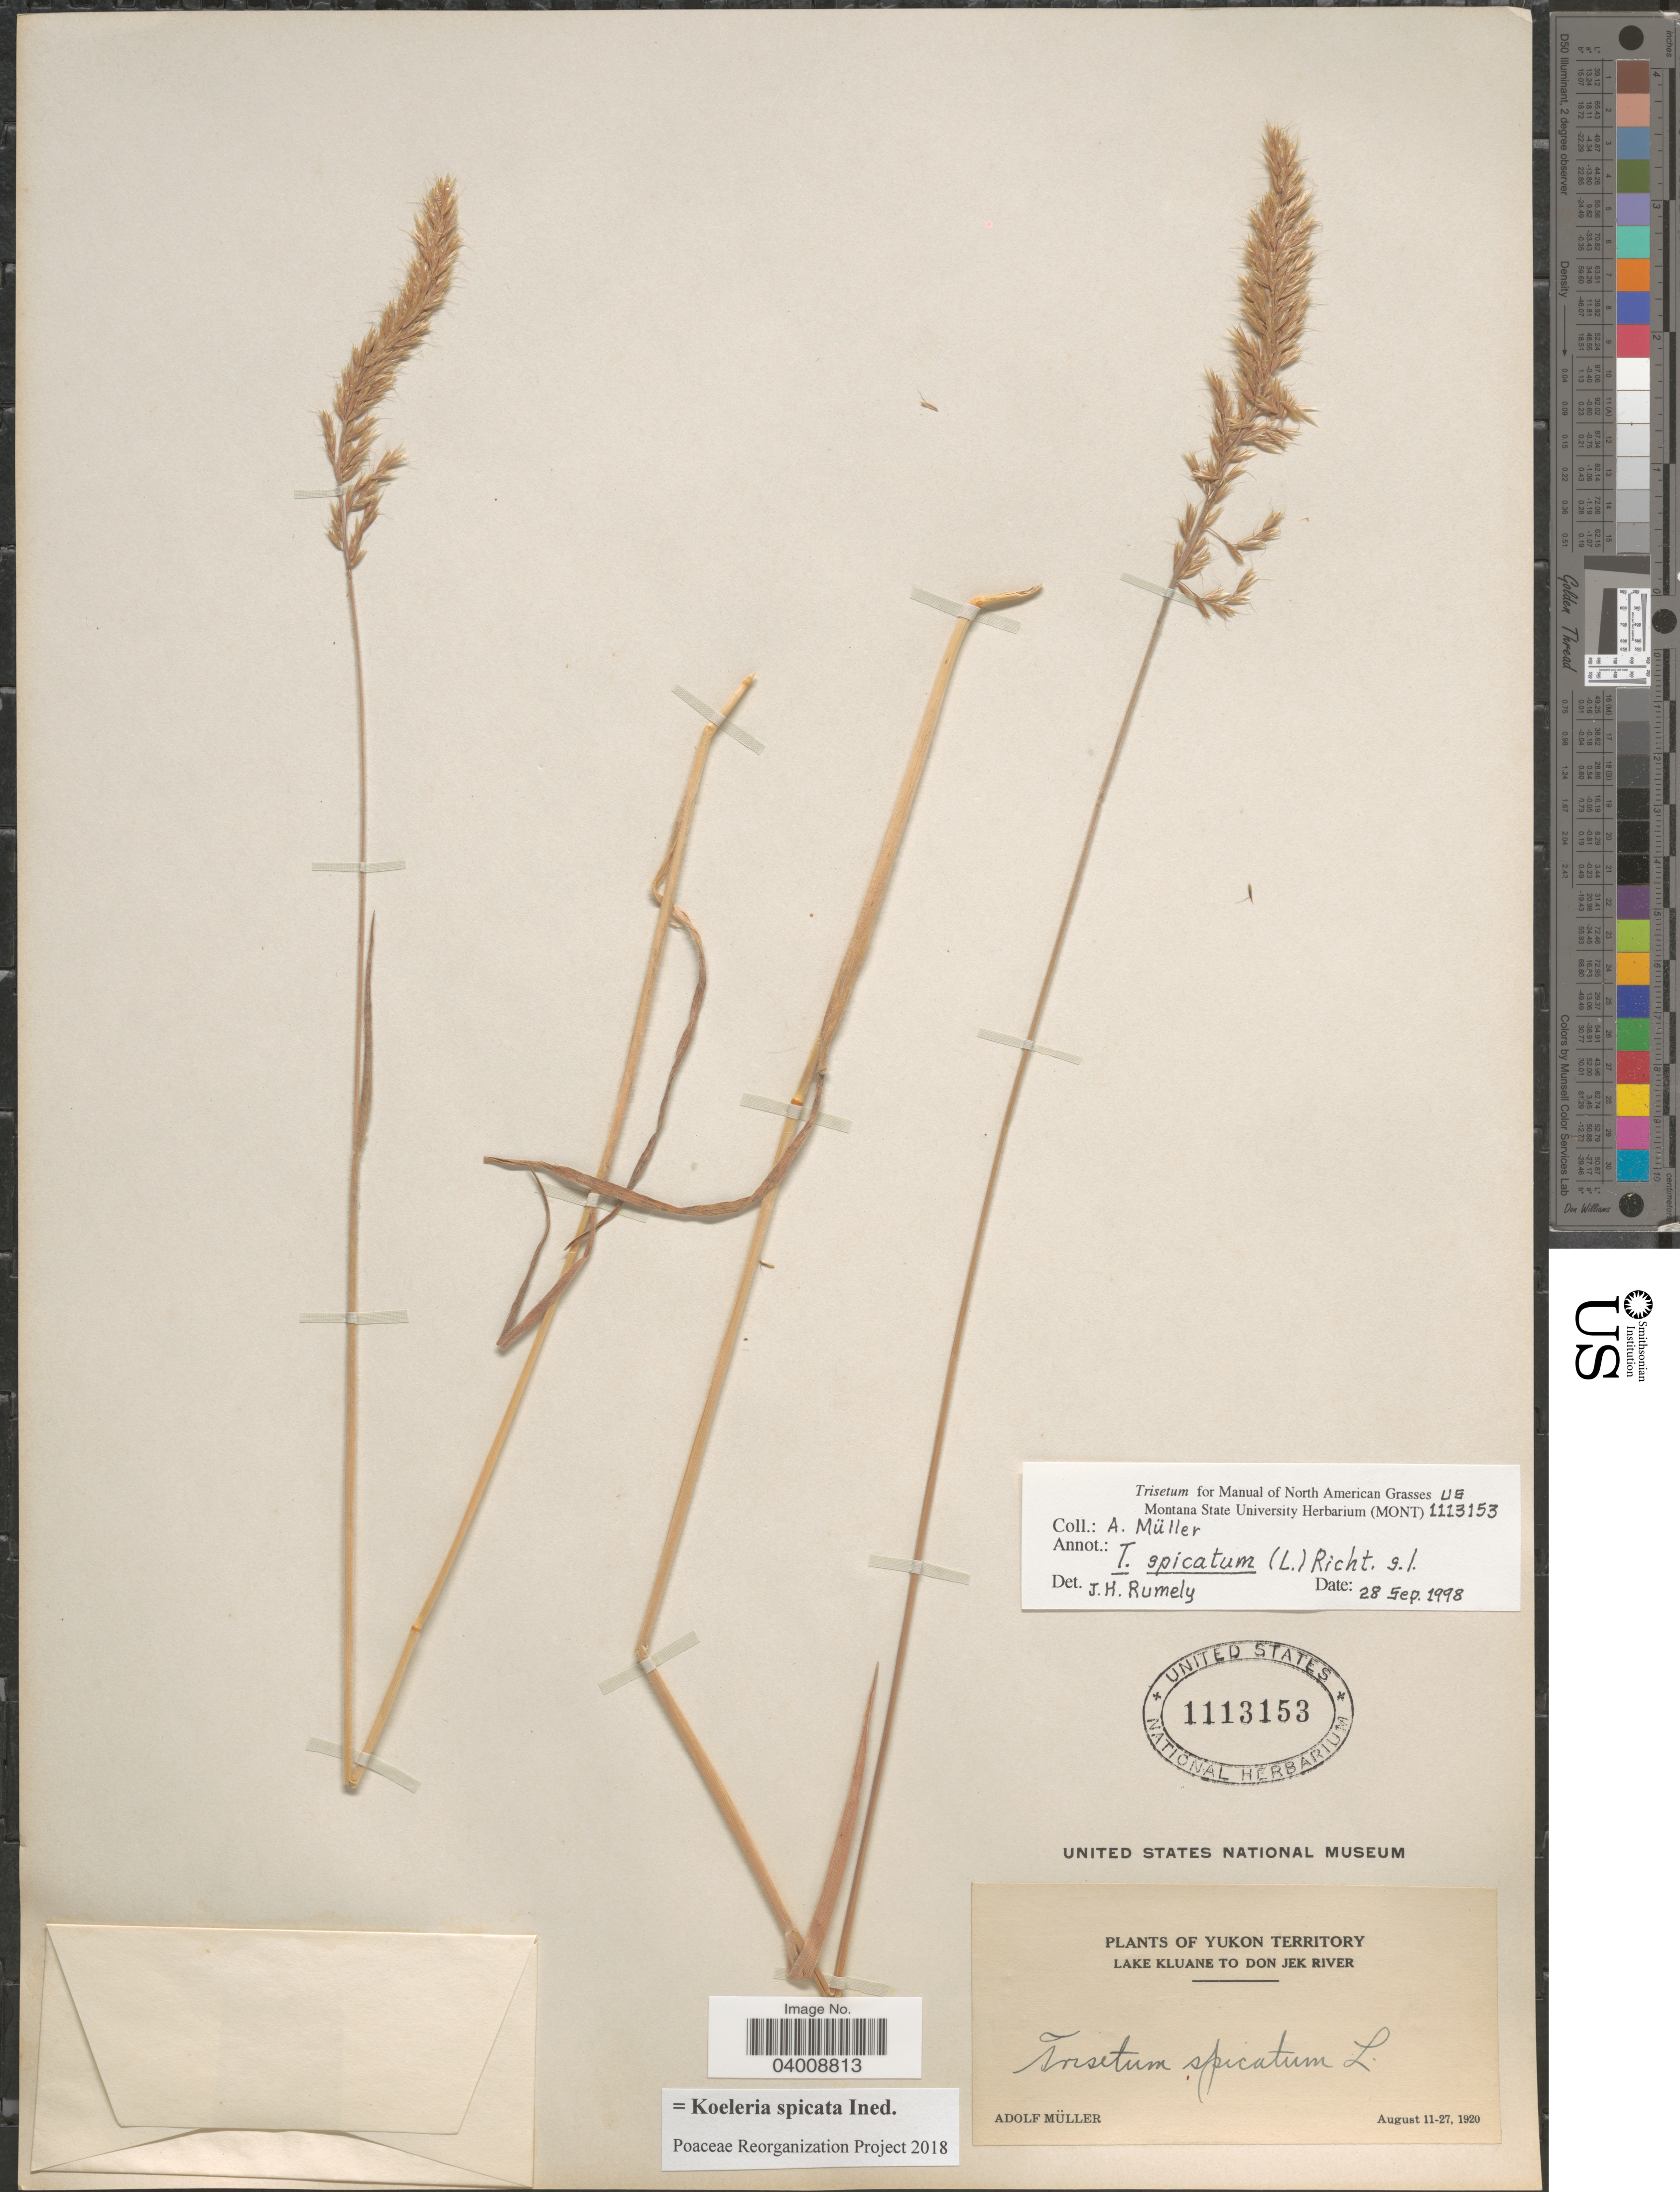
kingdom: Plantae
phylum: Tracheophyta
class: Liliopsida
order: Poales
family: Poaceae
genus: Koeleria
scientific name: Koeleria spicata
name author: (L.) Barberá et al.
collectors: A. Muller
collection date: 1920-08-11/1920-08-27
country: Canada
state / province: Yukon Territory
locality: Lake Kluane to Don Jek River.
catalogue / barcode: US 1113153